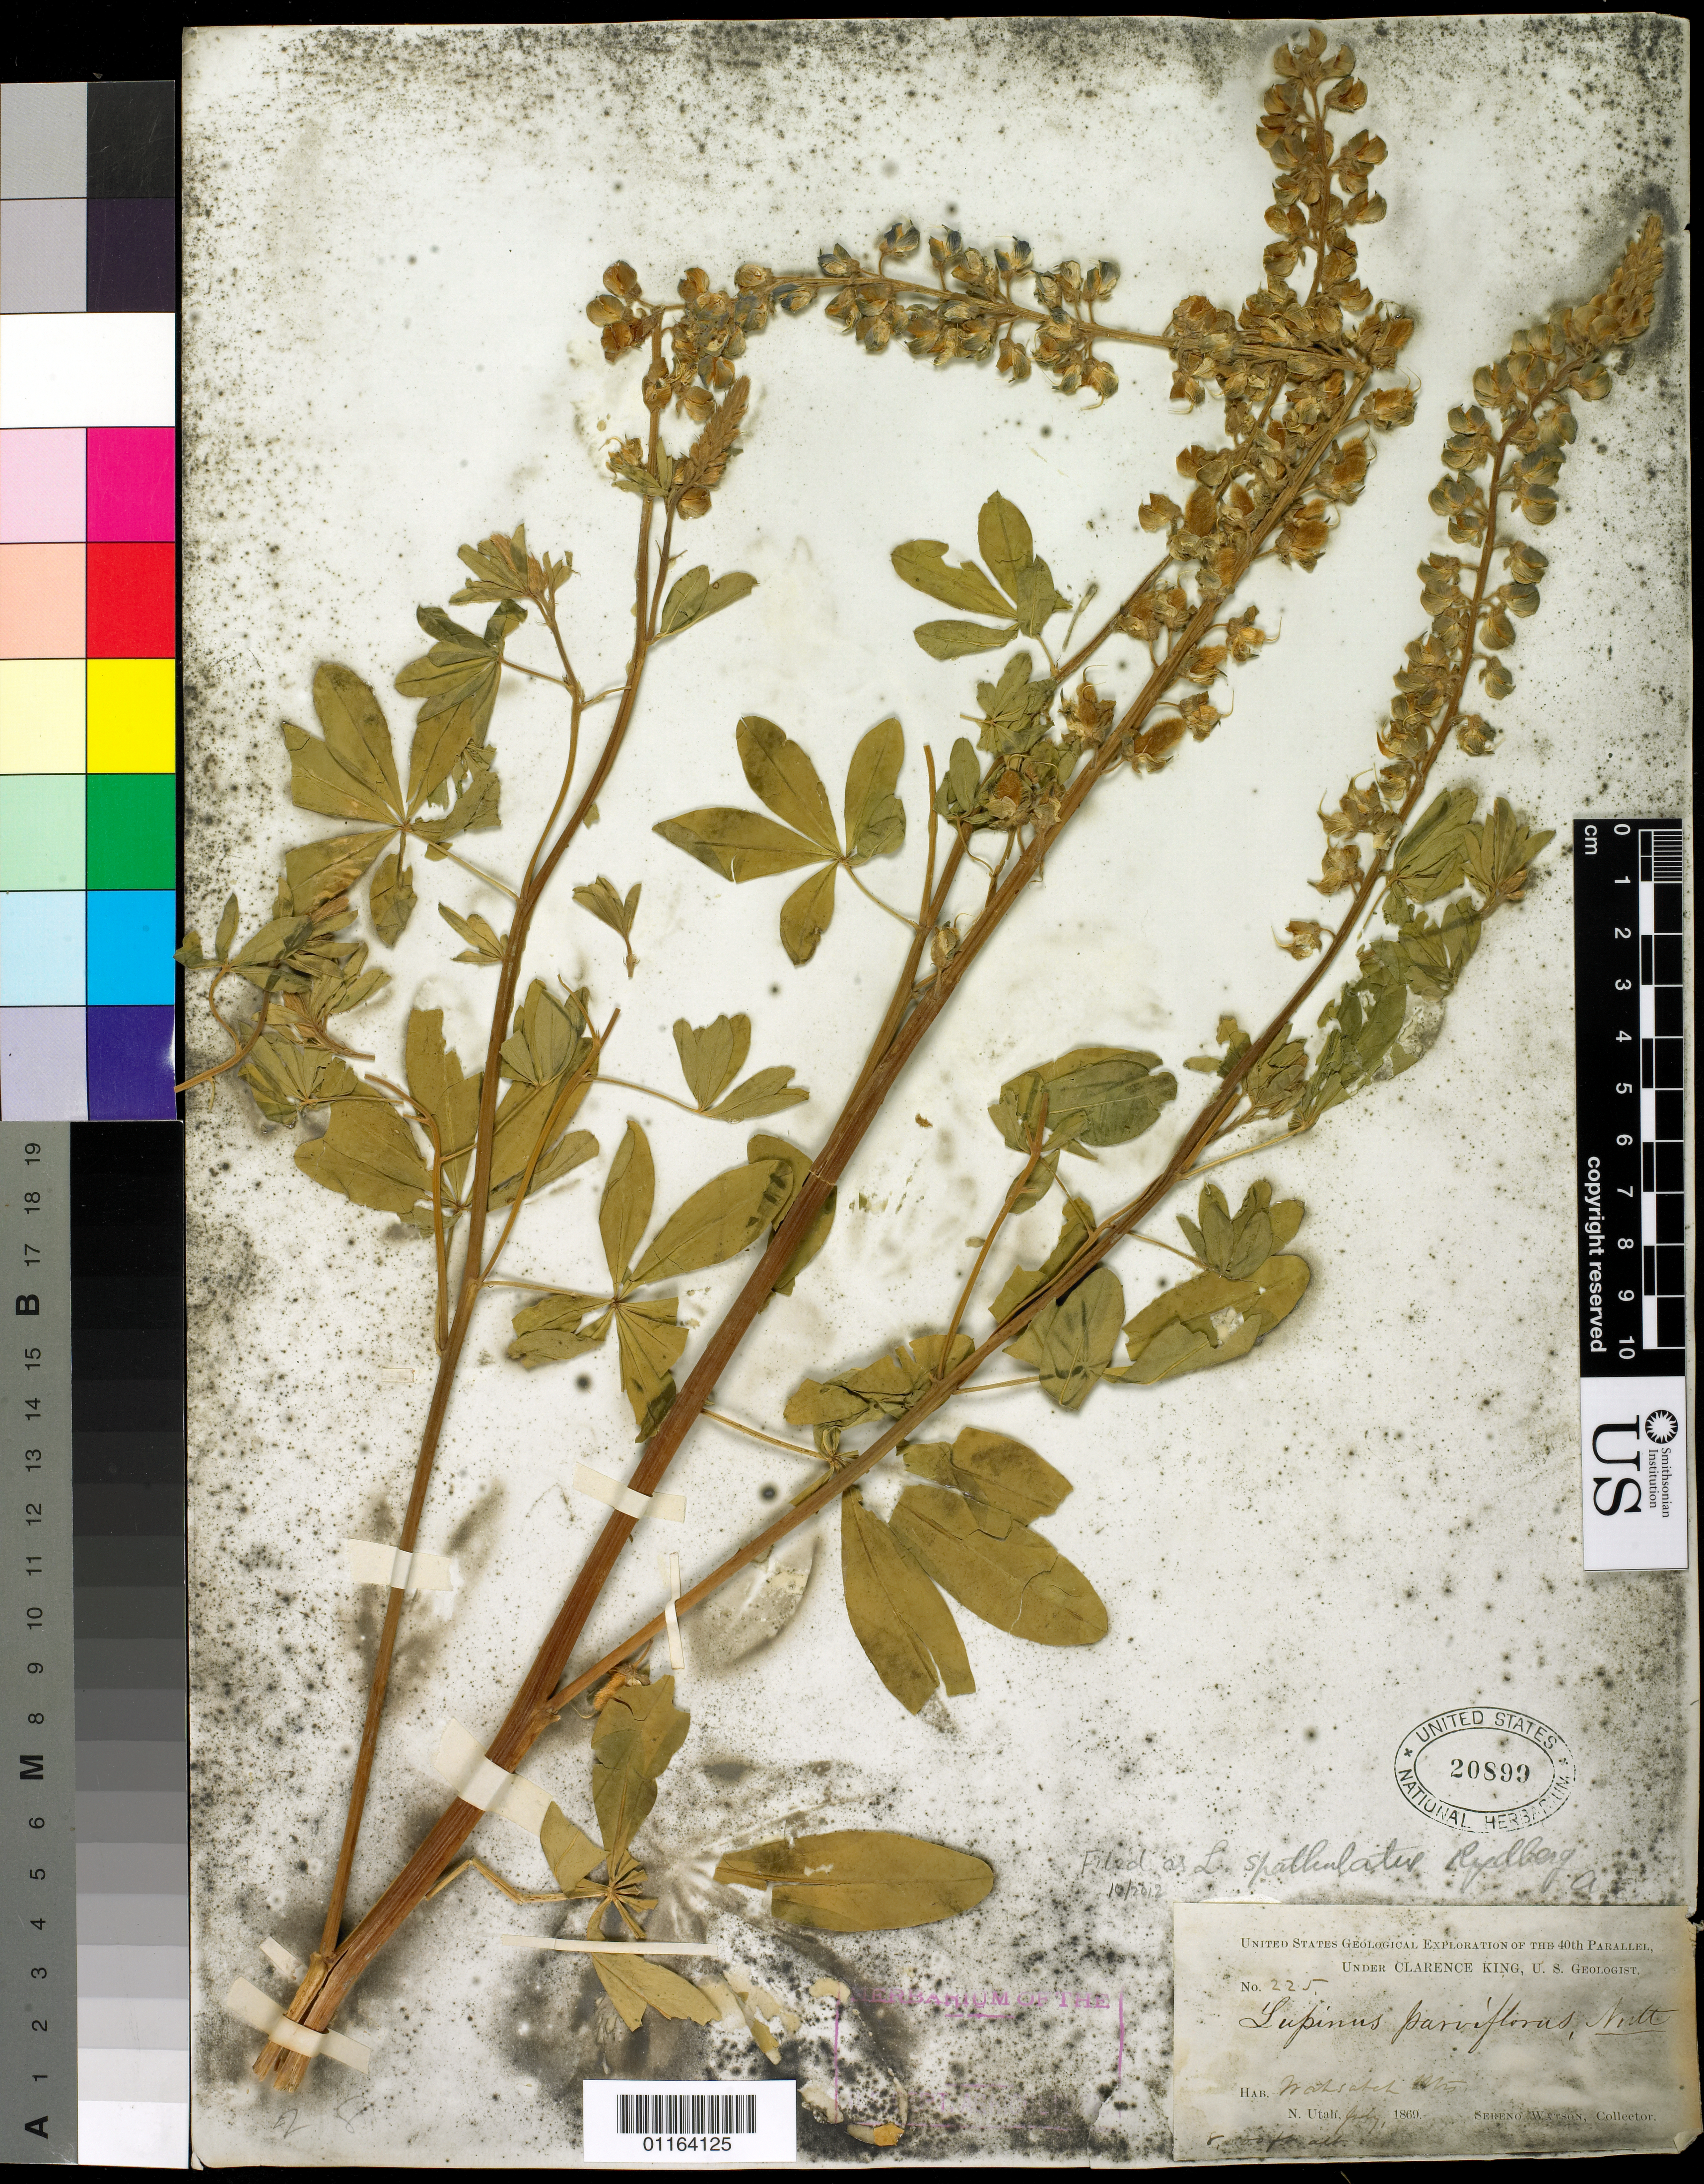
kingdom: Plantae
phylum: Tracheophyta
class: Magnoliopsida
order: Fabales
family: Fabaceae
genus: Lupinus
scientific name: Lupinus spathulatus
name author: Rydb.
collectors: S. Watson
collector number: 225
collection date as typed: Jul 1869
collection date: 1869-07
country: United States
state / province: Utah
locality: Wasatch Mountains, N.Utah.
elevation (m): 2438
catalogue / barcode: US 20899